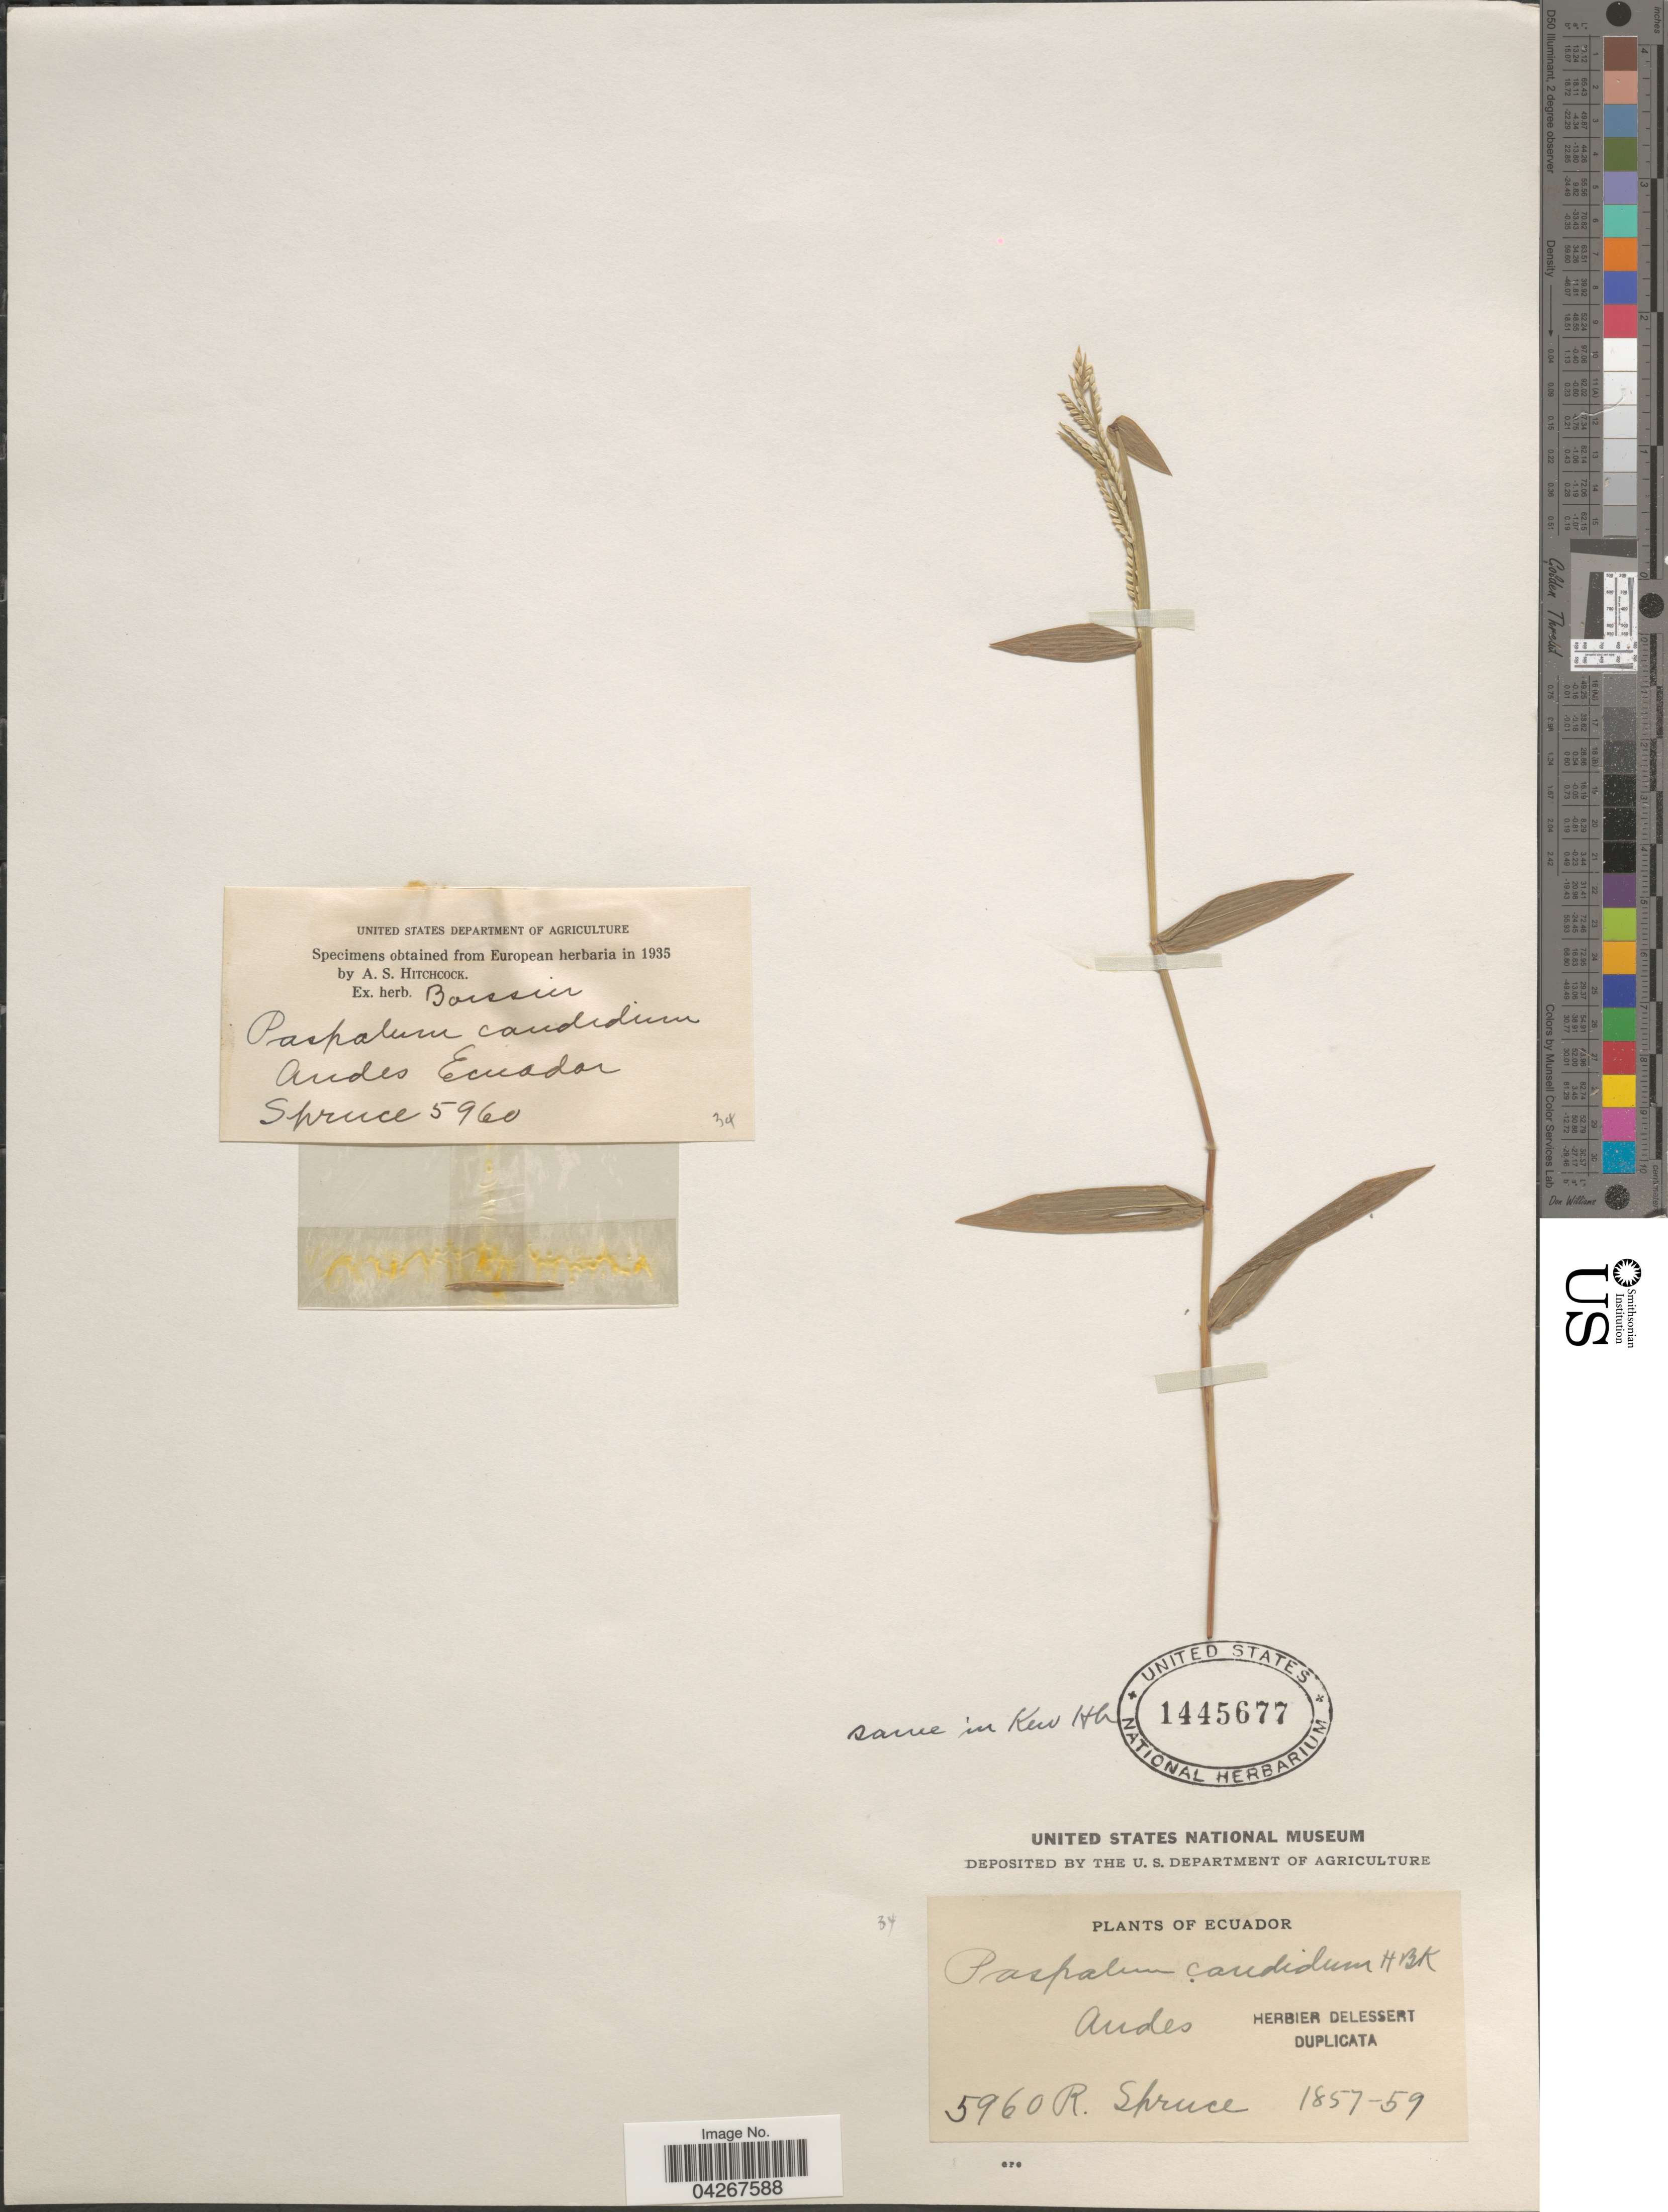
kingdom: Plantae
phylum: Tracheophyta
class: Liliopsida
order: Poales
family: Poaceae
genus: Paspalum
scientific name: Paspalum candidum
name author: (Humb. & Bonpl. ex Fleugge) Kunth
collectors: R. Spruce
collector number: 5960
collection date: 1857/1859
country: Ecuador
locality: Andes.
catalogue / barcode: US 1445677